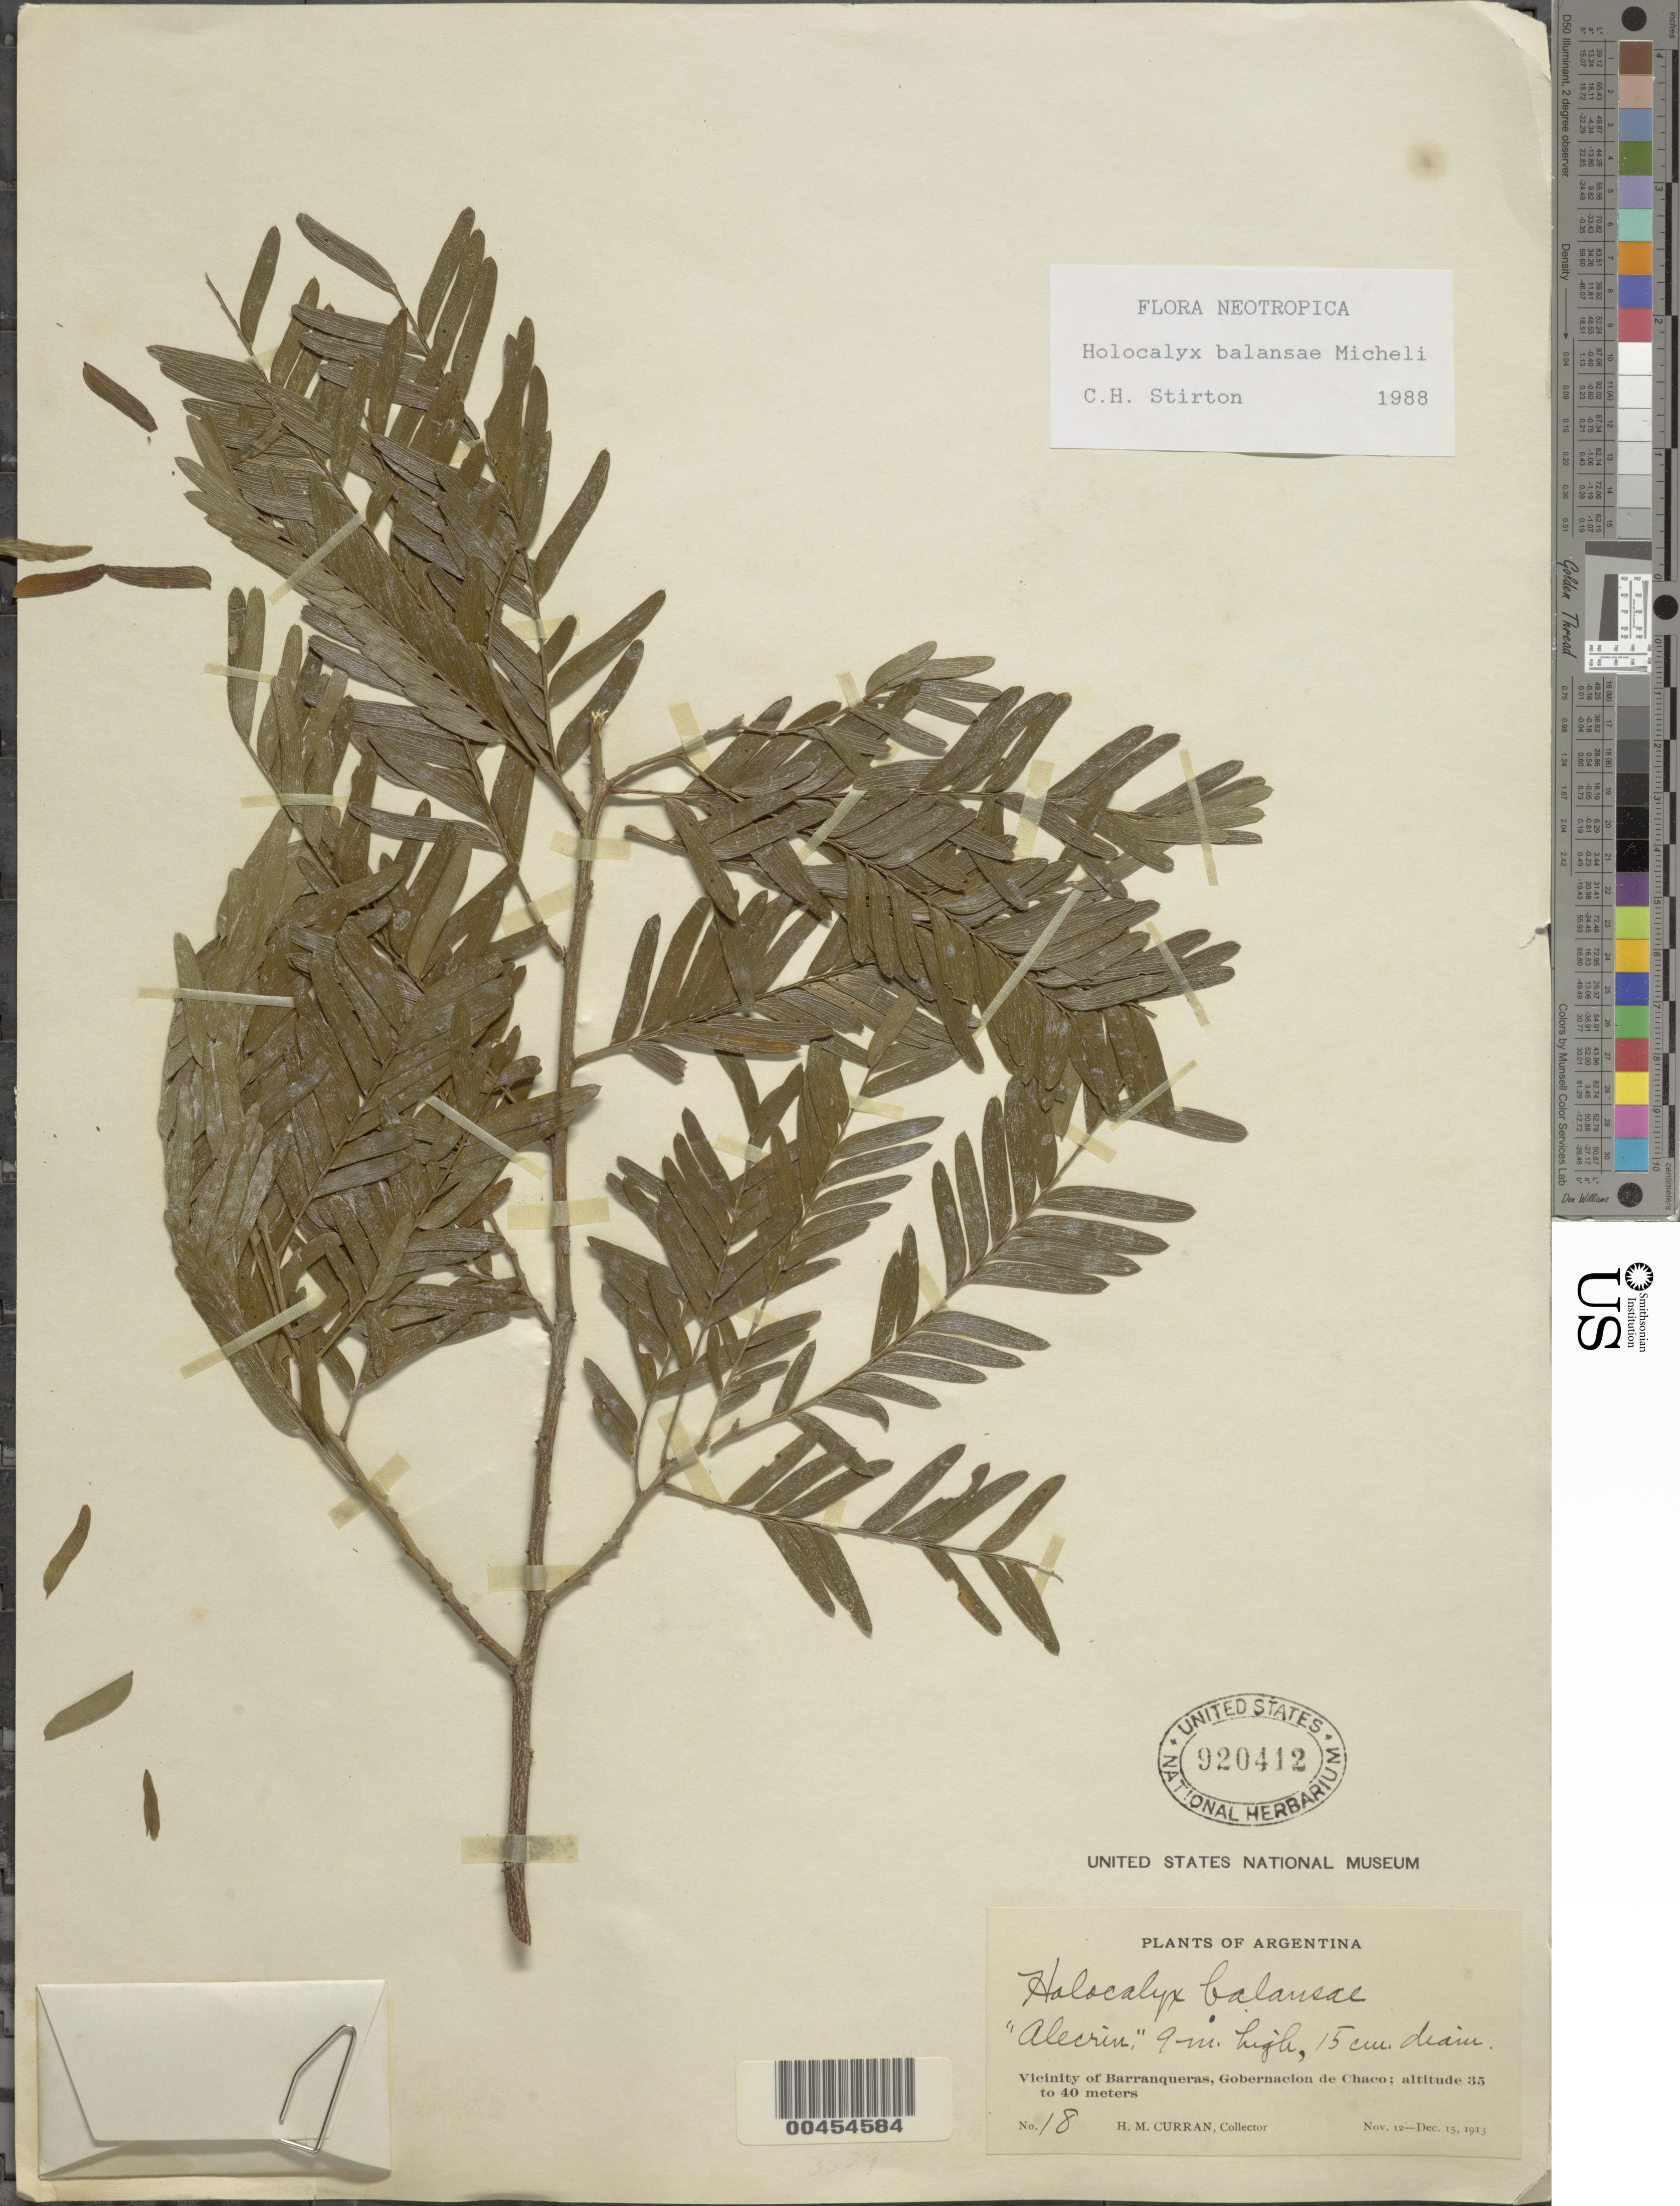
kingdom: Plantae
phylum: Tracheophyta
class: Magnoliopsida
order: Fabales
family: Fabaceae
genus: Holocalyx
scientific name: Holocalyx balansae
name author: Micheli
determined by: Stirton, Charles H.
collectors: H. M. Curran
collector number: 18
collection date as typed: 12 Nov 1913 to 15 Dec 1913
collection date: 1913-11-12/1913-12-15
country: Argentina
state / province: Chaco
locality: Barranqueras, vicinity of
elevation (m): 35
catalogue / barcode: US 920412